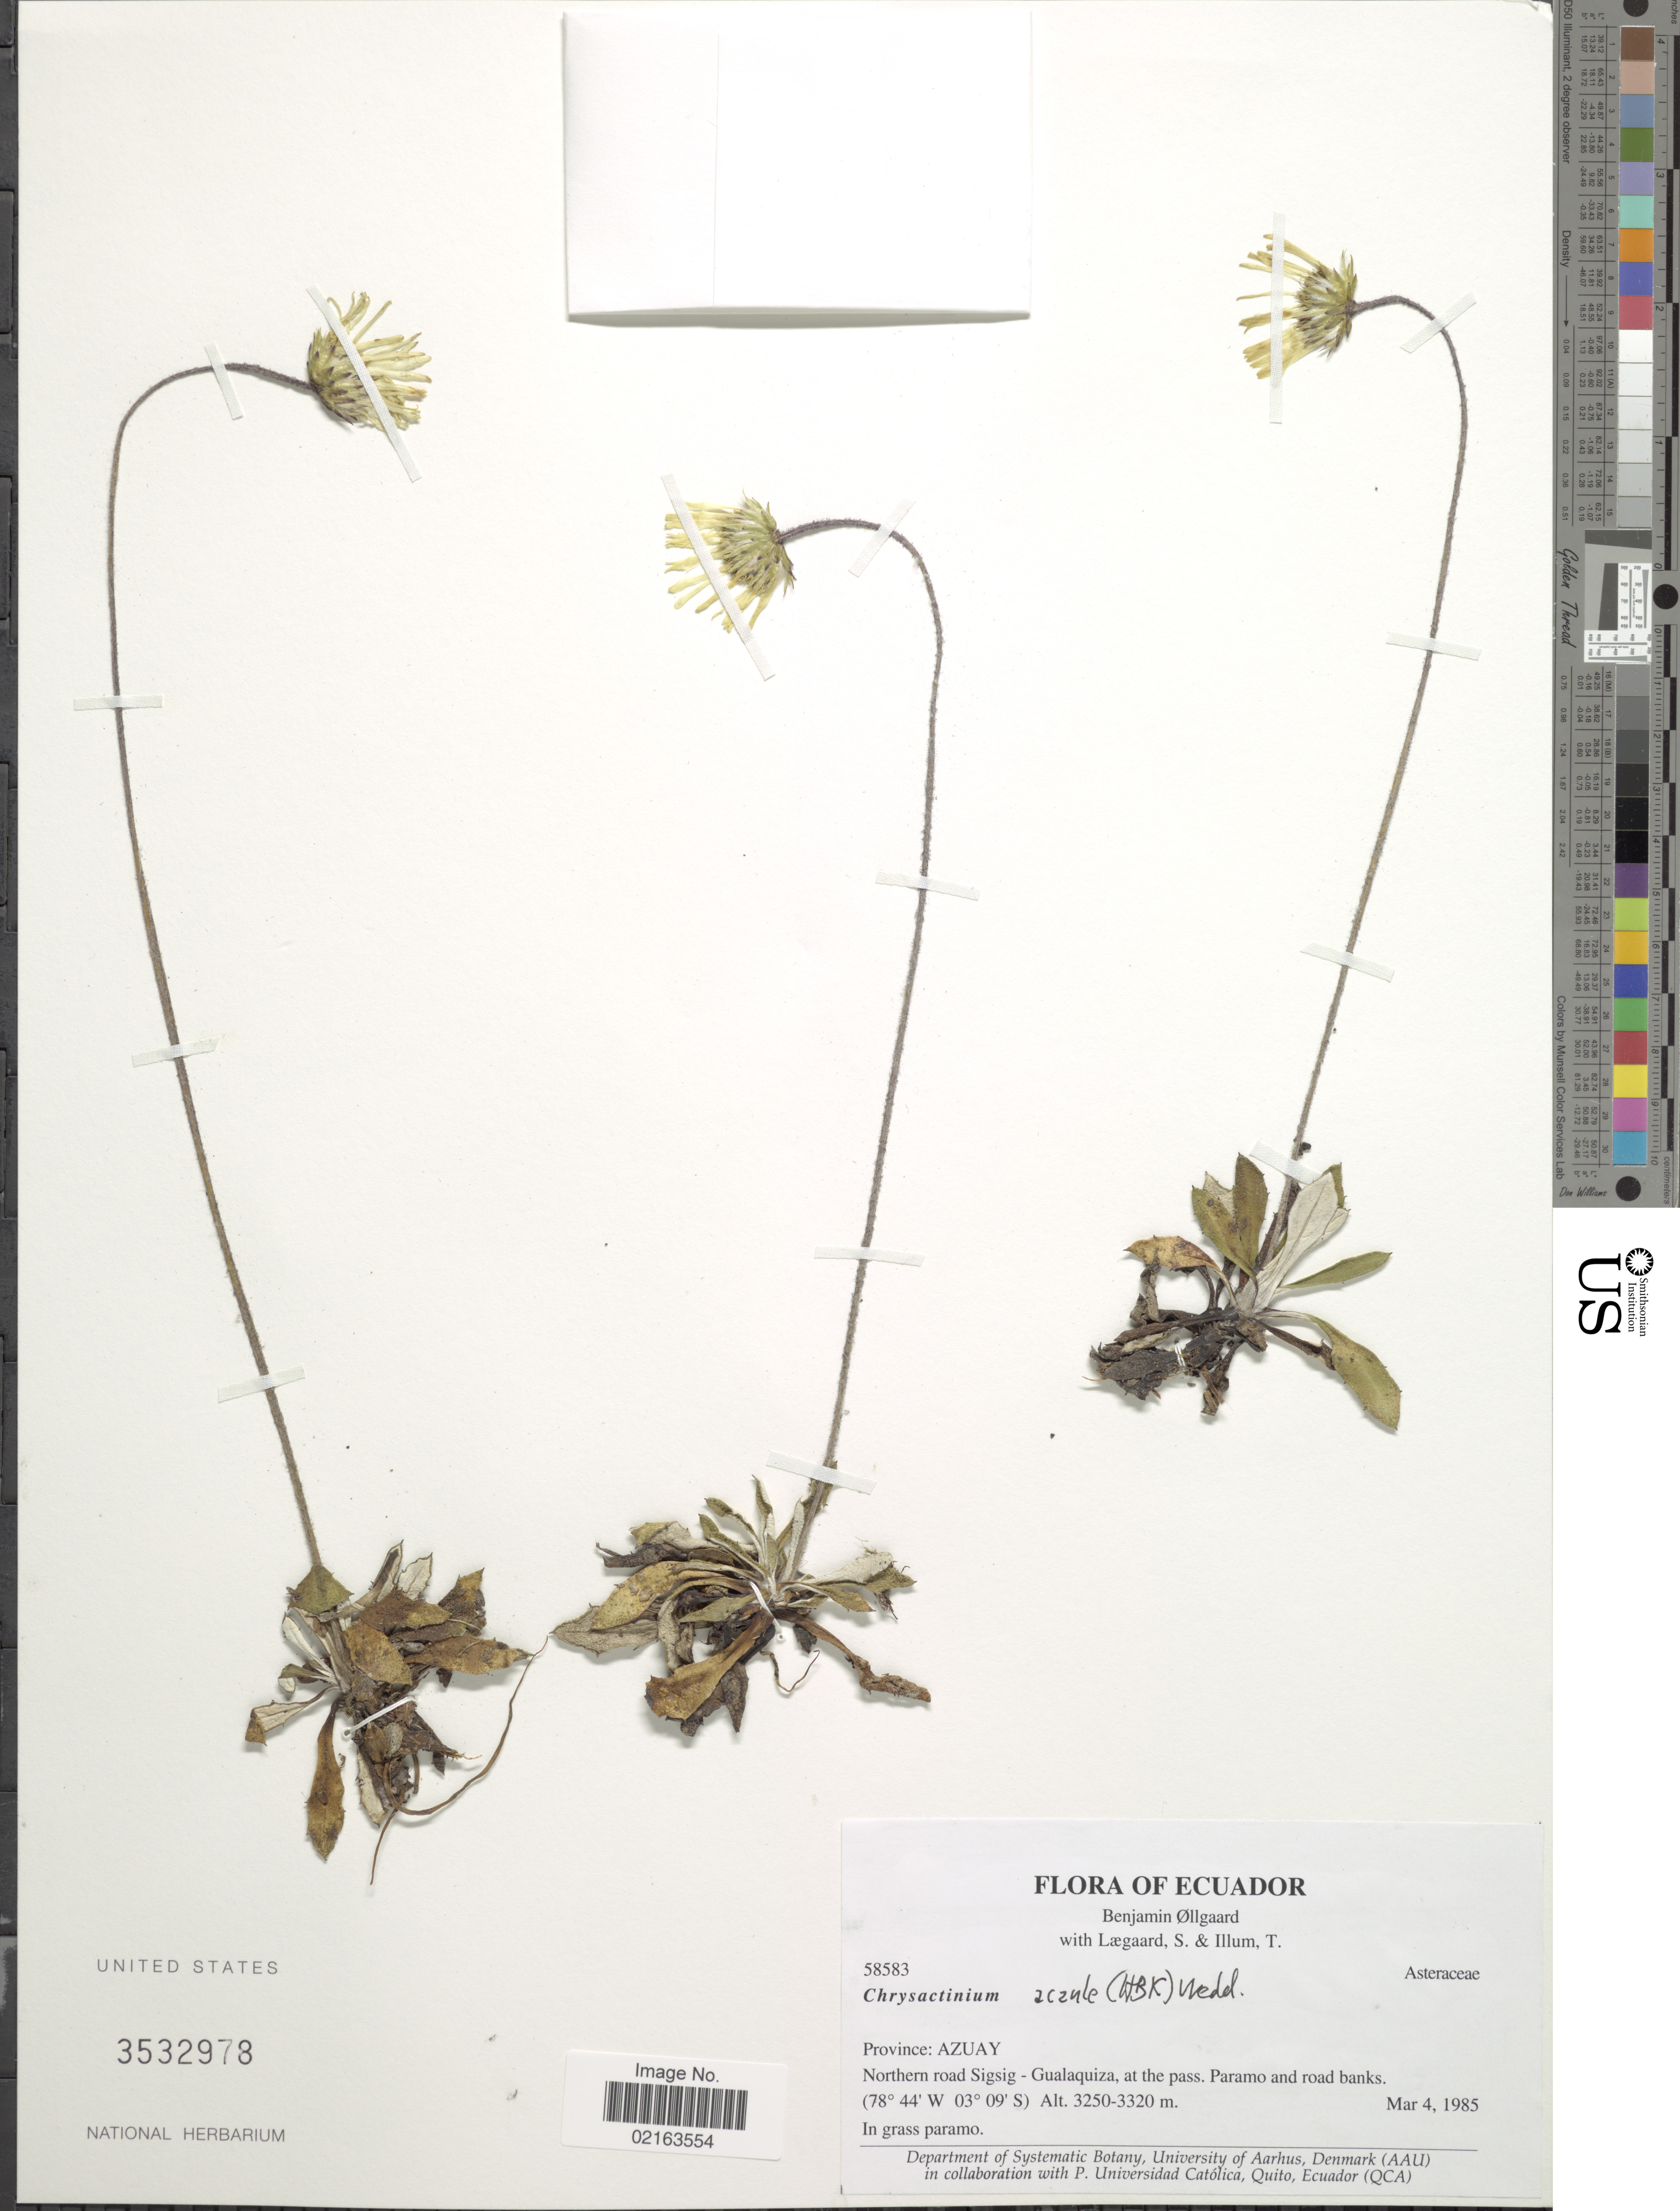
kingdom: Plantae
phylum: Tracheophyta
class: Magnoliopsida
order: Asterales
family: Asteraceae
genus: Chrysactinium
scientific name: Chrysactinium acaule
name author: (Kunth) Wedd.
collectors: B. Øllgaard, S. Lægaard & T. Illum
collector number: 58583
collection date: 1985-03-04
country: Ecuador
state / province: Azuay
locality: Province: Azuay. Northern road Sigsig-Gualaquiza, at the pass. Paramo and road banks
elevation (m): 3250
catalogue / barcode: US 3532978